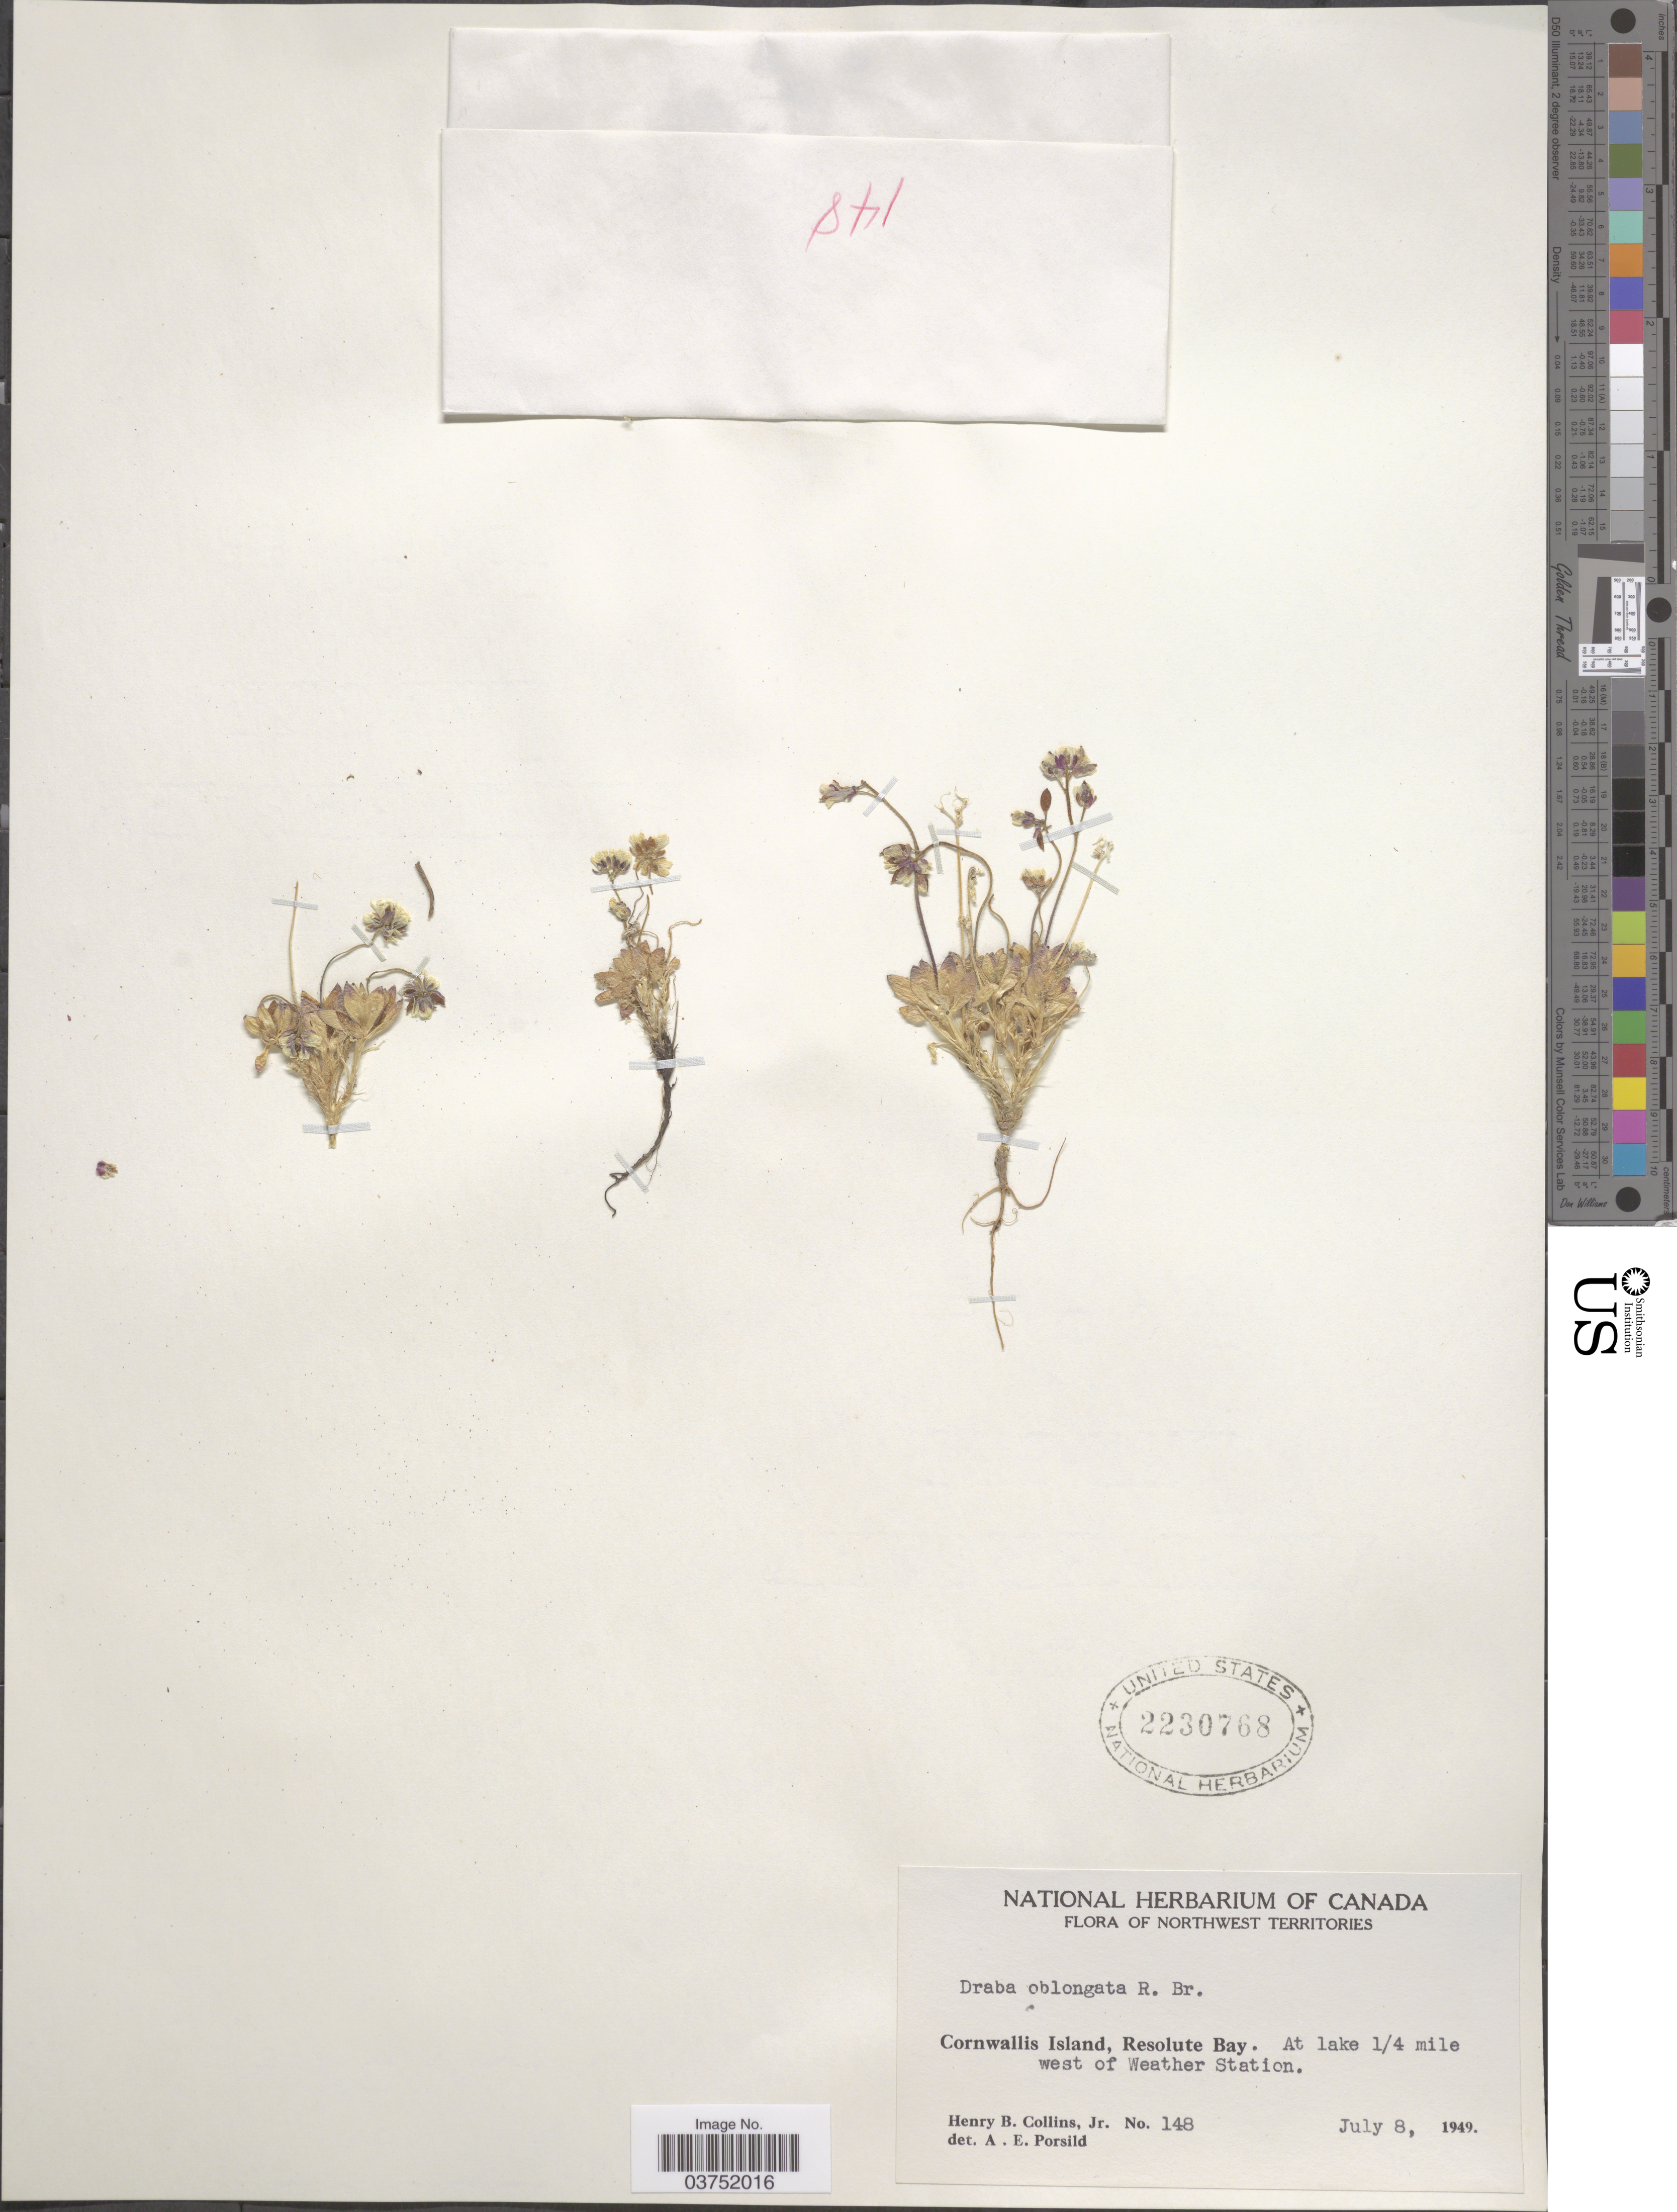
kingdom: Plantae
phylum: Tracheophyta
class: Magnoliopsida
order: Brassicales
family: Brassicaceae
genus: Draba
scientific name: Draba oblongata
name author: R. Br. ex DC.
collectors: H. Collins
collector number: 148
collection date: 1949-07-08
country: Canada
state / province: Northwest Territories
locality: Cornwallis Island, Resolute Bay. At lake ¼ mile west of Weather Station.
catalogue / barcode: US 2230768